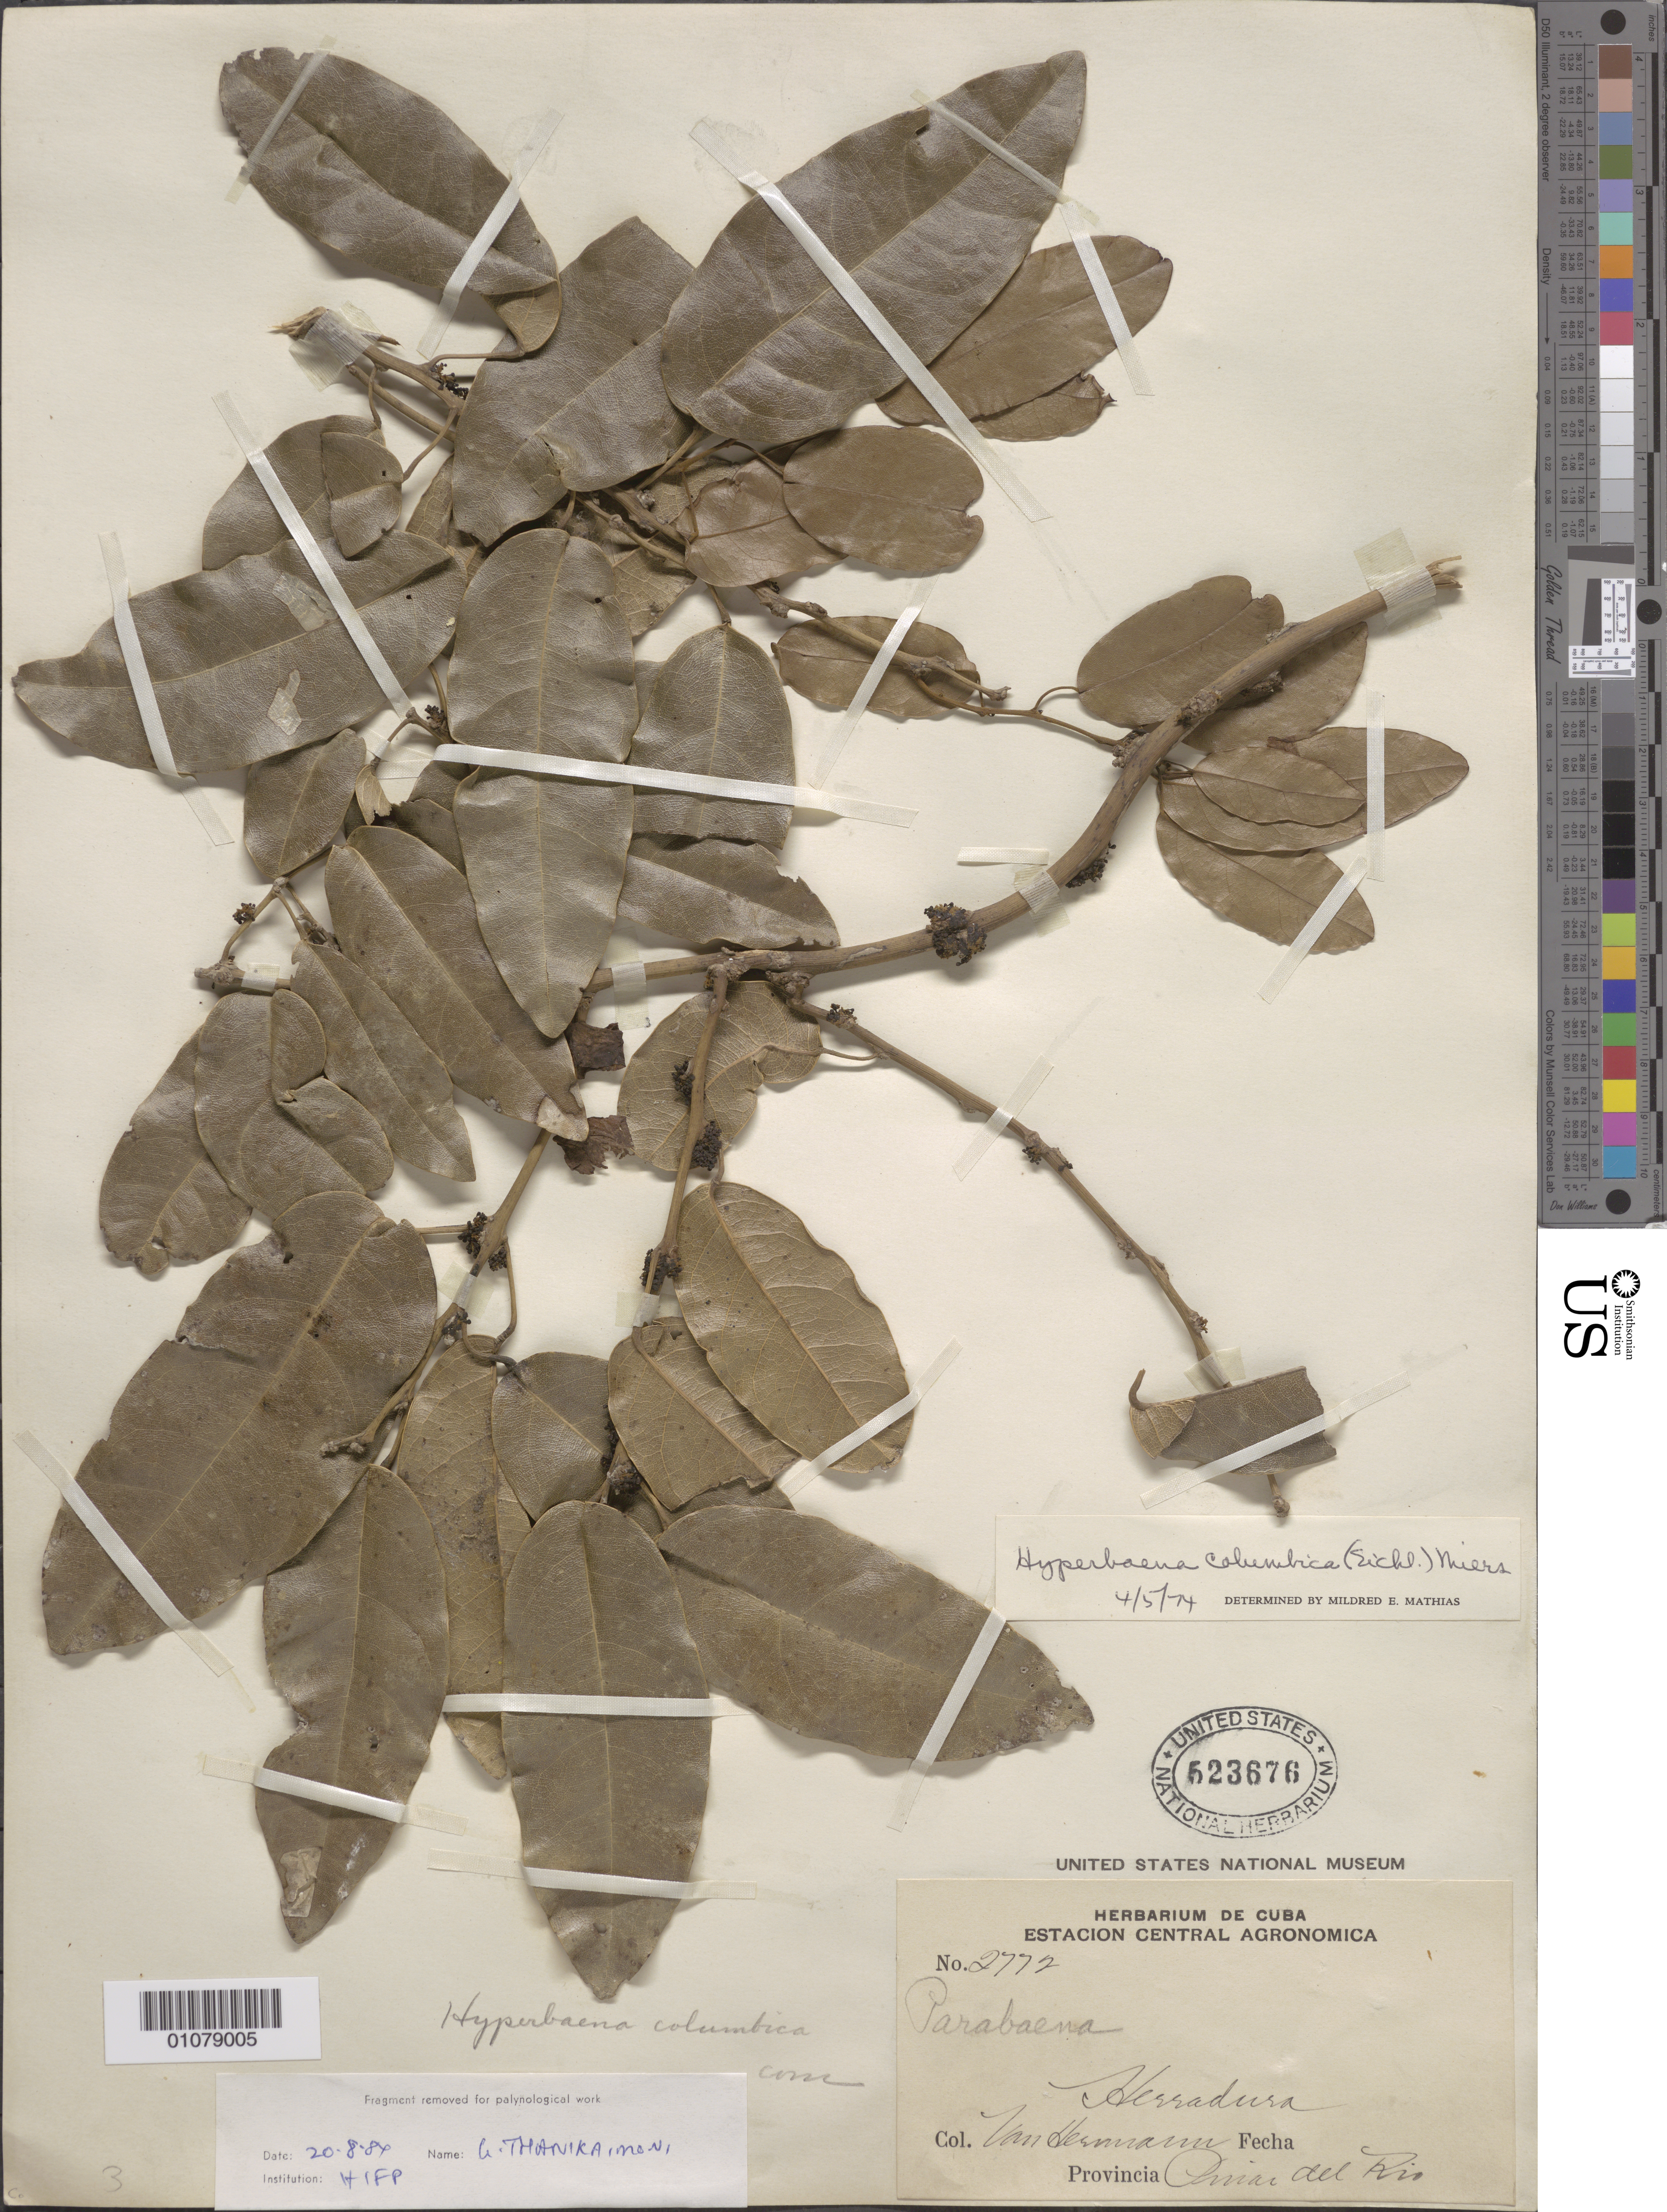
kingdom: Plantae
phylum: Tracheophyta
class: Magnoliopsida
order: Ranunculales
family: Menispermaceae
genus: Hyperbaena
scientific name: Hyperbaena columbica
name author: (Eichler) Miers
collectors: H. A. Van Hermann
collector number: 2772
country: Cuba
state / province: Pinar del Rio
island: Cuba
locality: Pinar del Rio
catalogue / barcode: US 523676